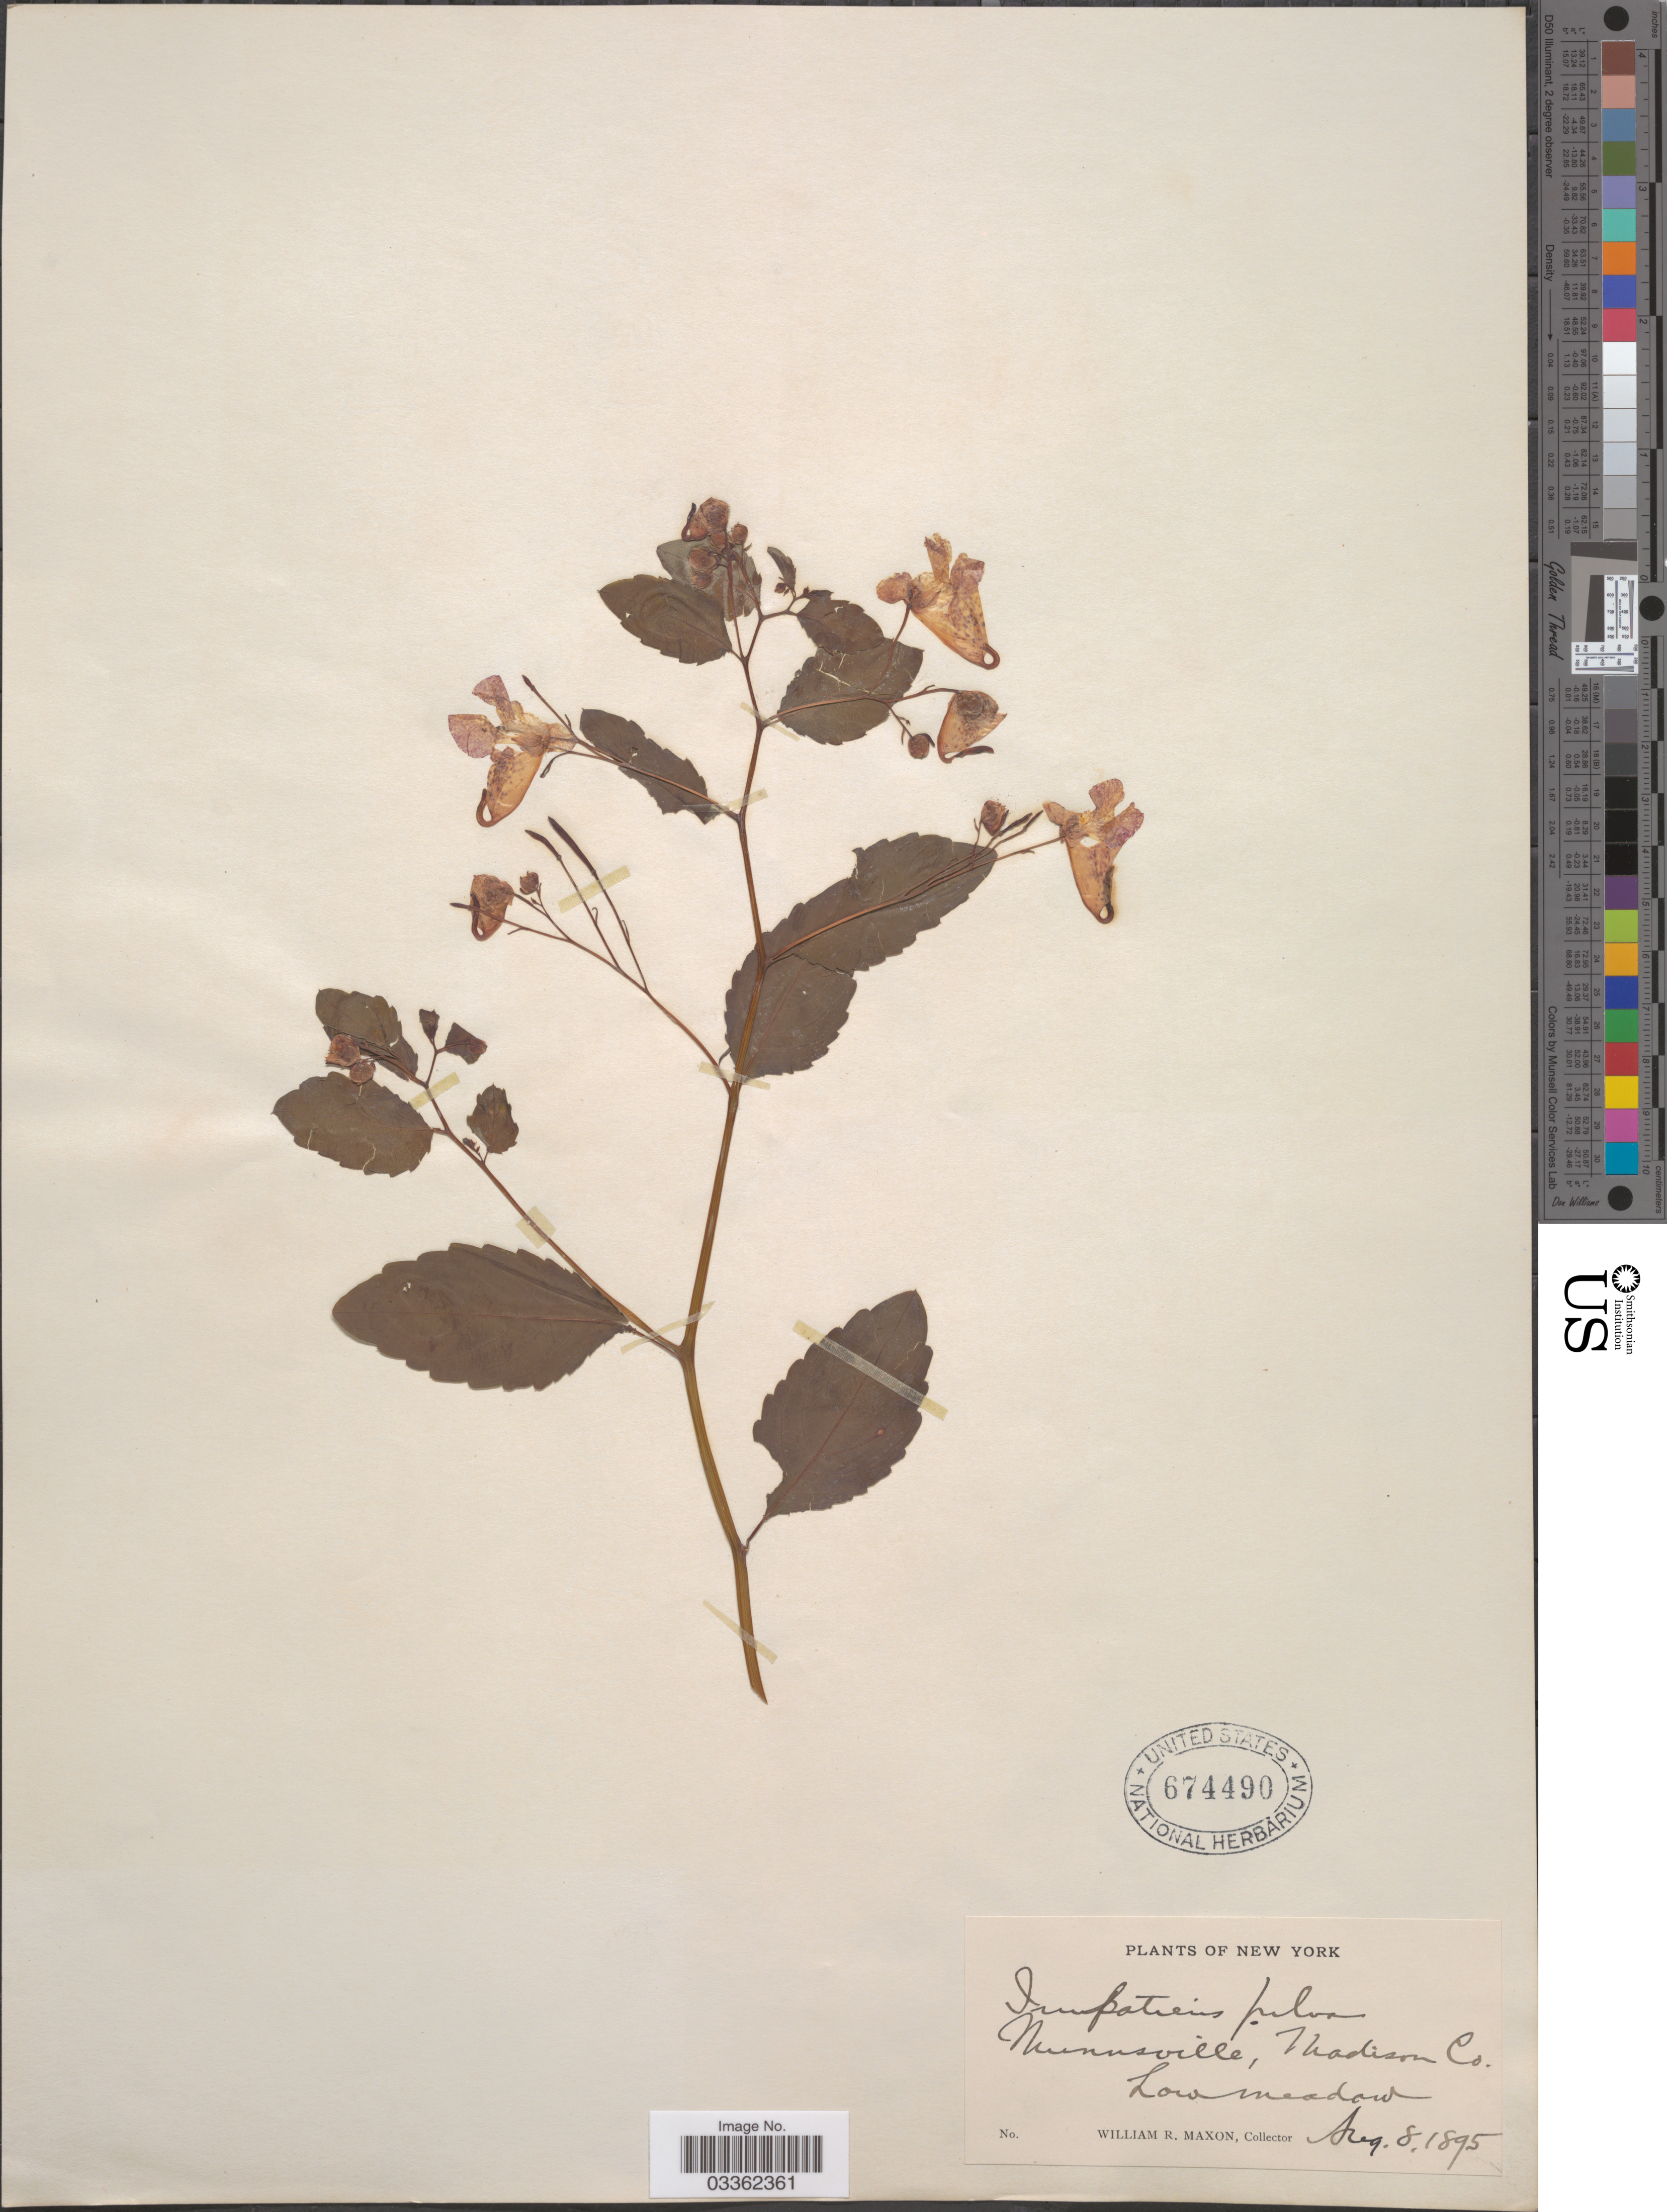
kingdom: Plantae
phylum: Tracheophyta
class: Magnoliopsida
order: Ericales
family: Balsaminaceae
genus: Impatiens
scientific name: Impatiens nortonii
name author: Rydb.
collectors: W. R. Maxon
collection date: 1895-08-08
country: United States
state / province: New York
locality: Munnsville, Madison Co.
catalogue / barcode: US 674490